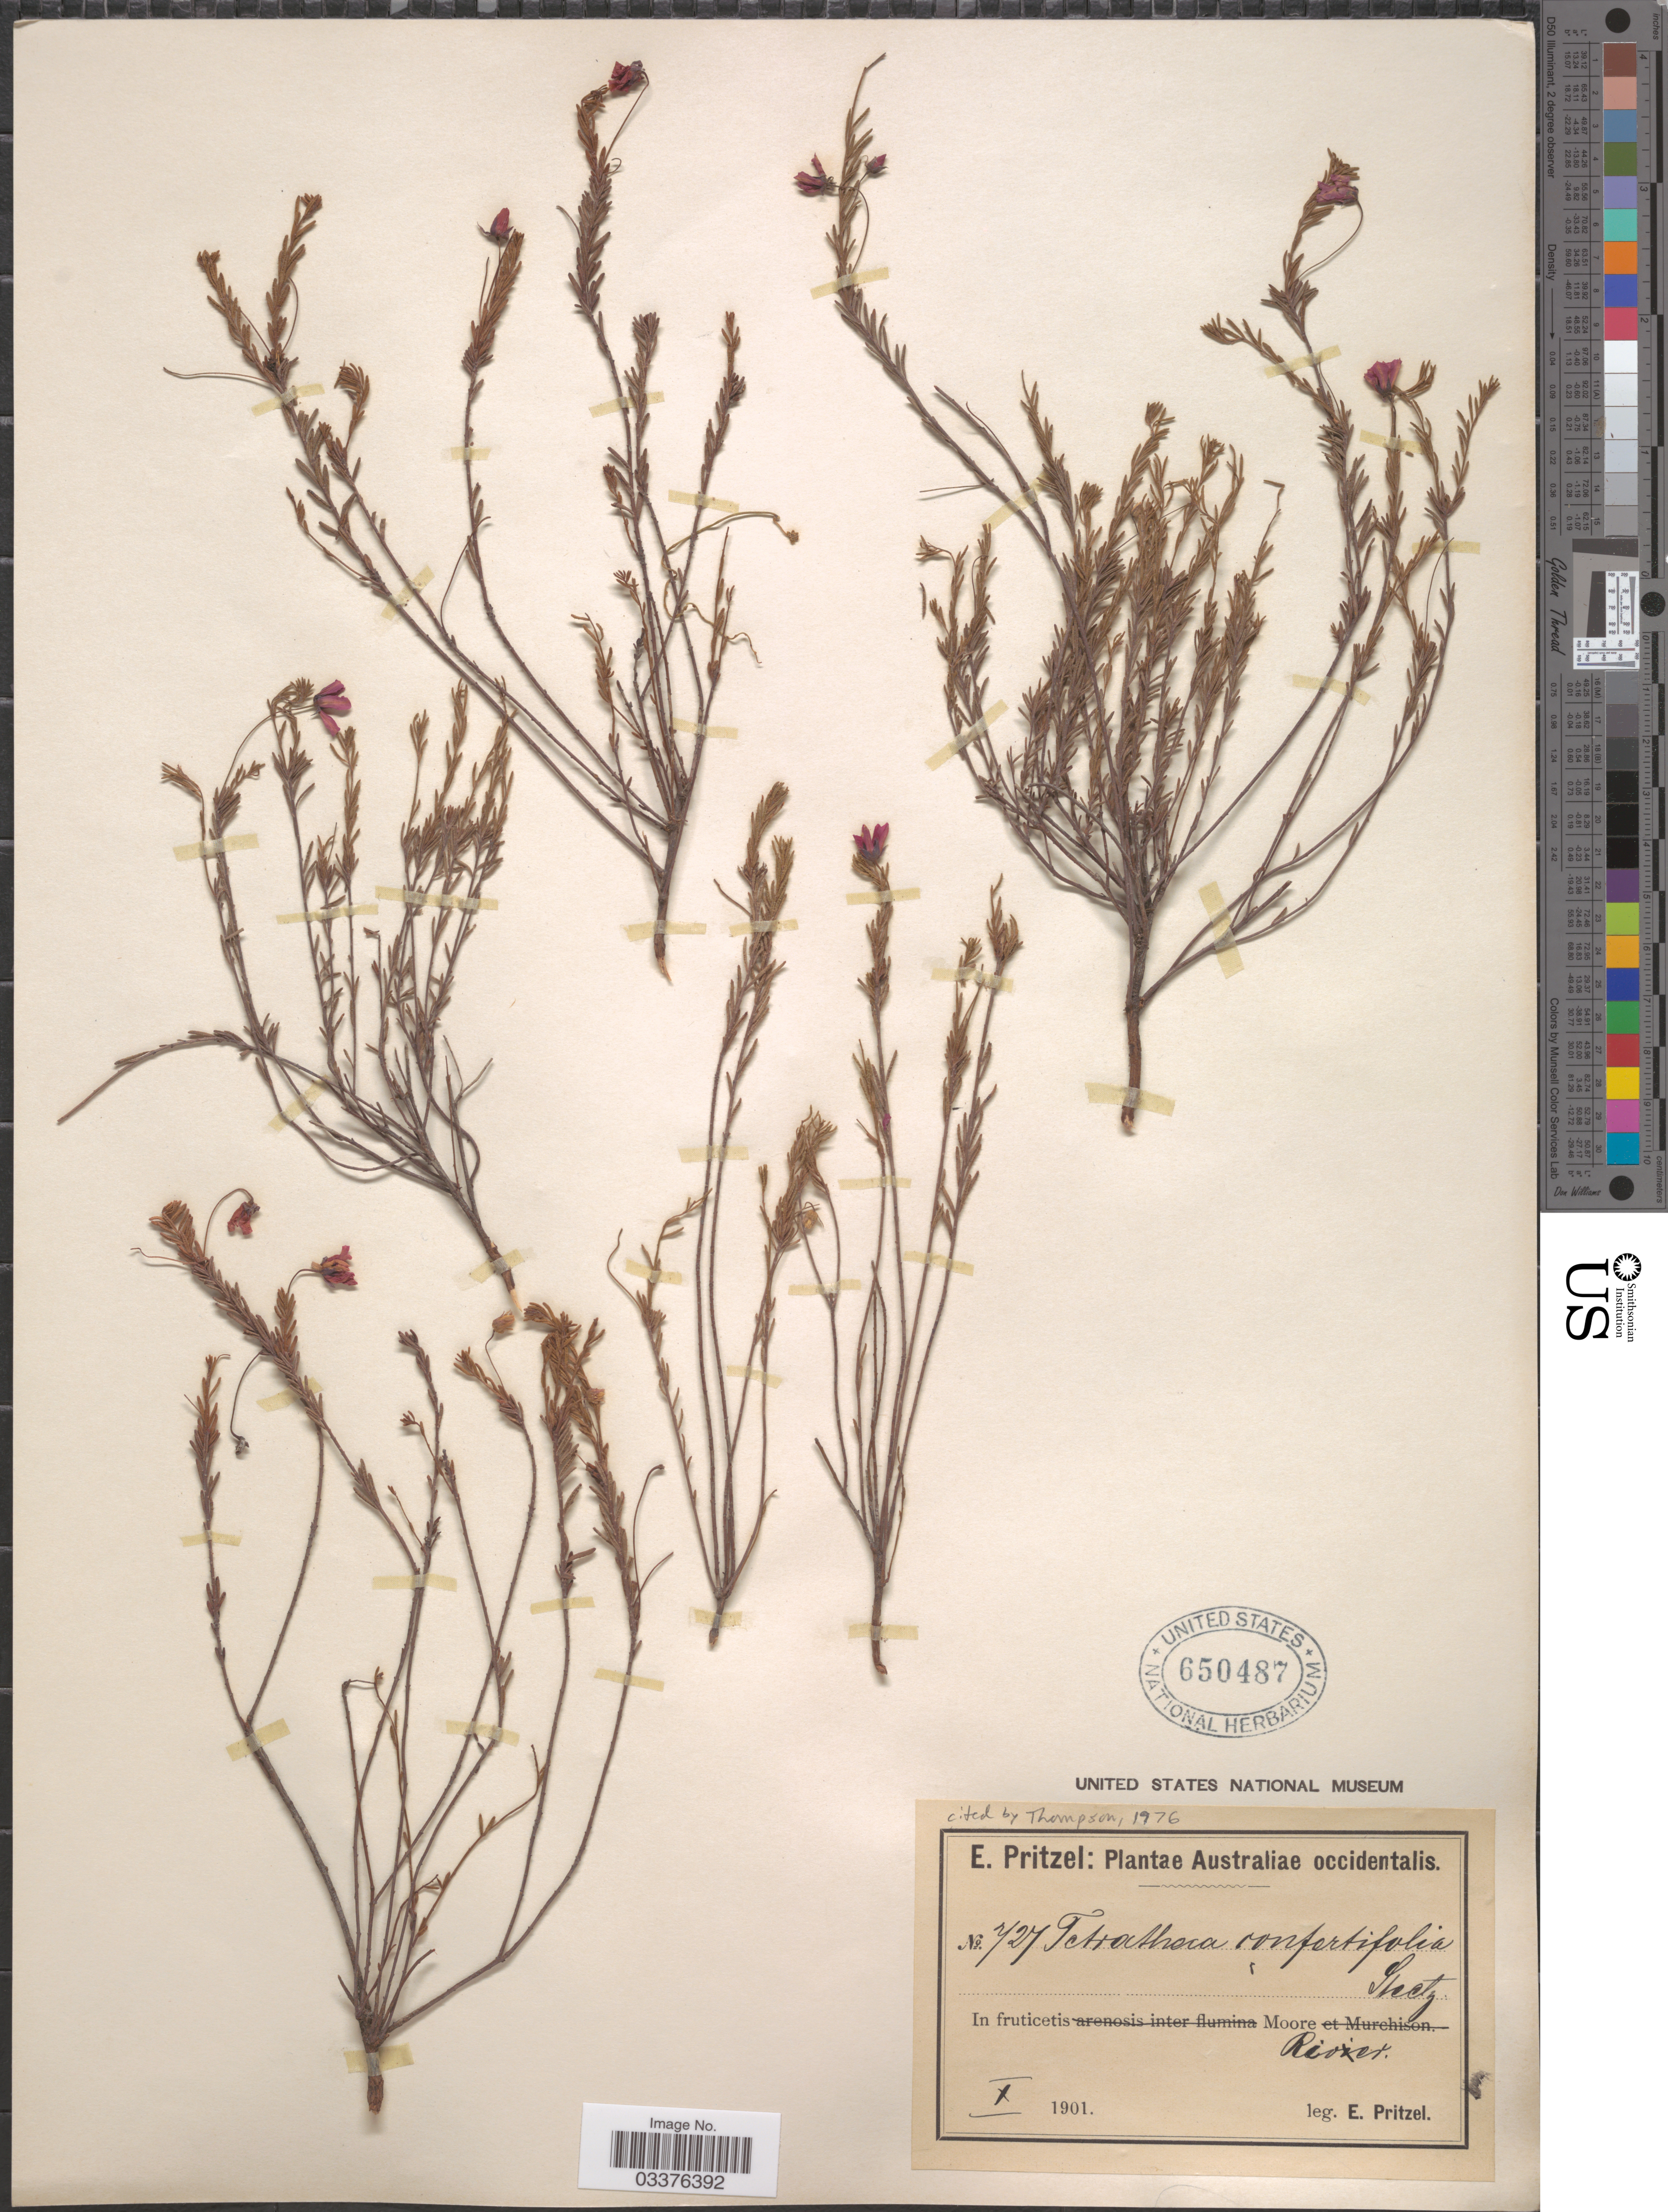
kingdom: Plantae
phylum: Tracheophyta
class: Magnoliopsida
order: Oxalidales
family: Elaeocarpaceae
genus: Tetratheca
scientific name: Tetratheca confertifolia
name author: Steetz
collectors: E. G. Pritzel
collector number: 727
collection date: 1901-10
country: Australia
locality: Australiae occidentalis. In fruticetis Moore River.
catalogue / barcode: US 650487